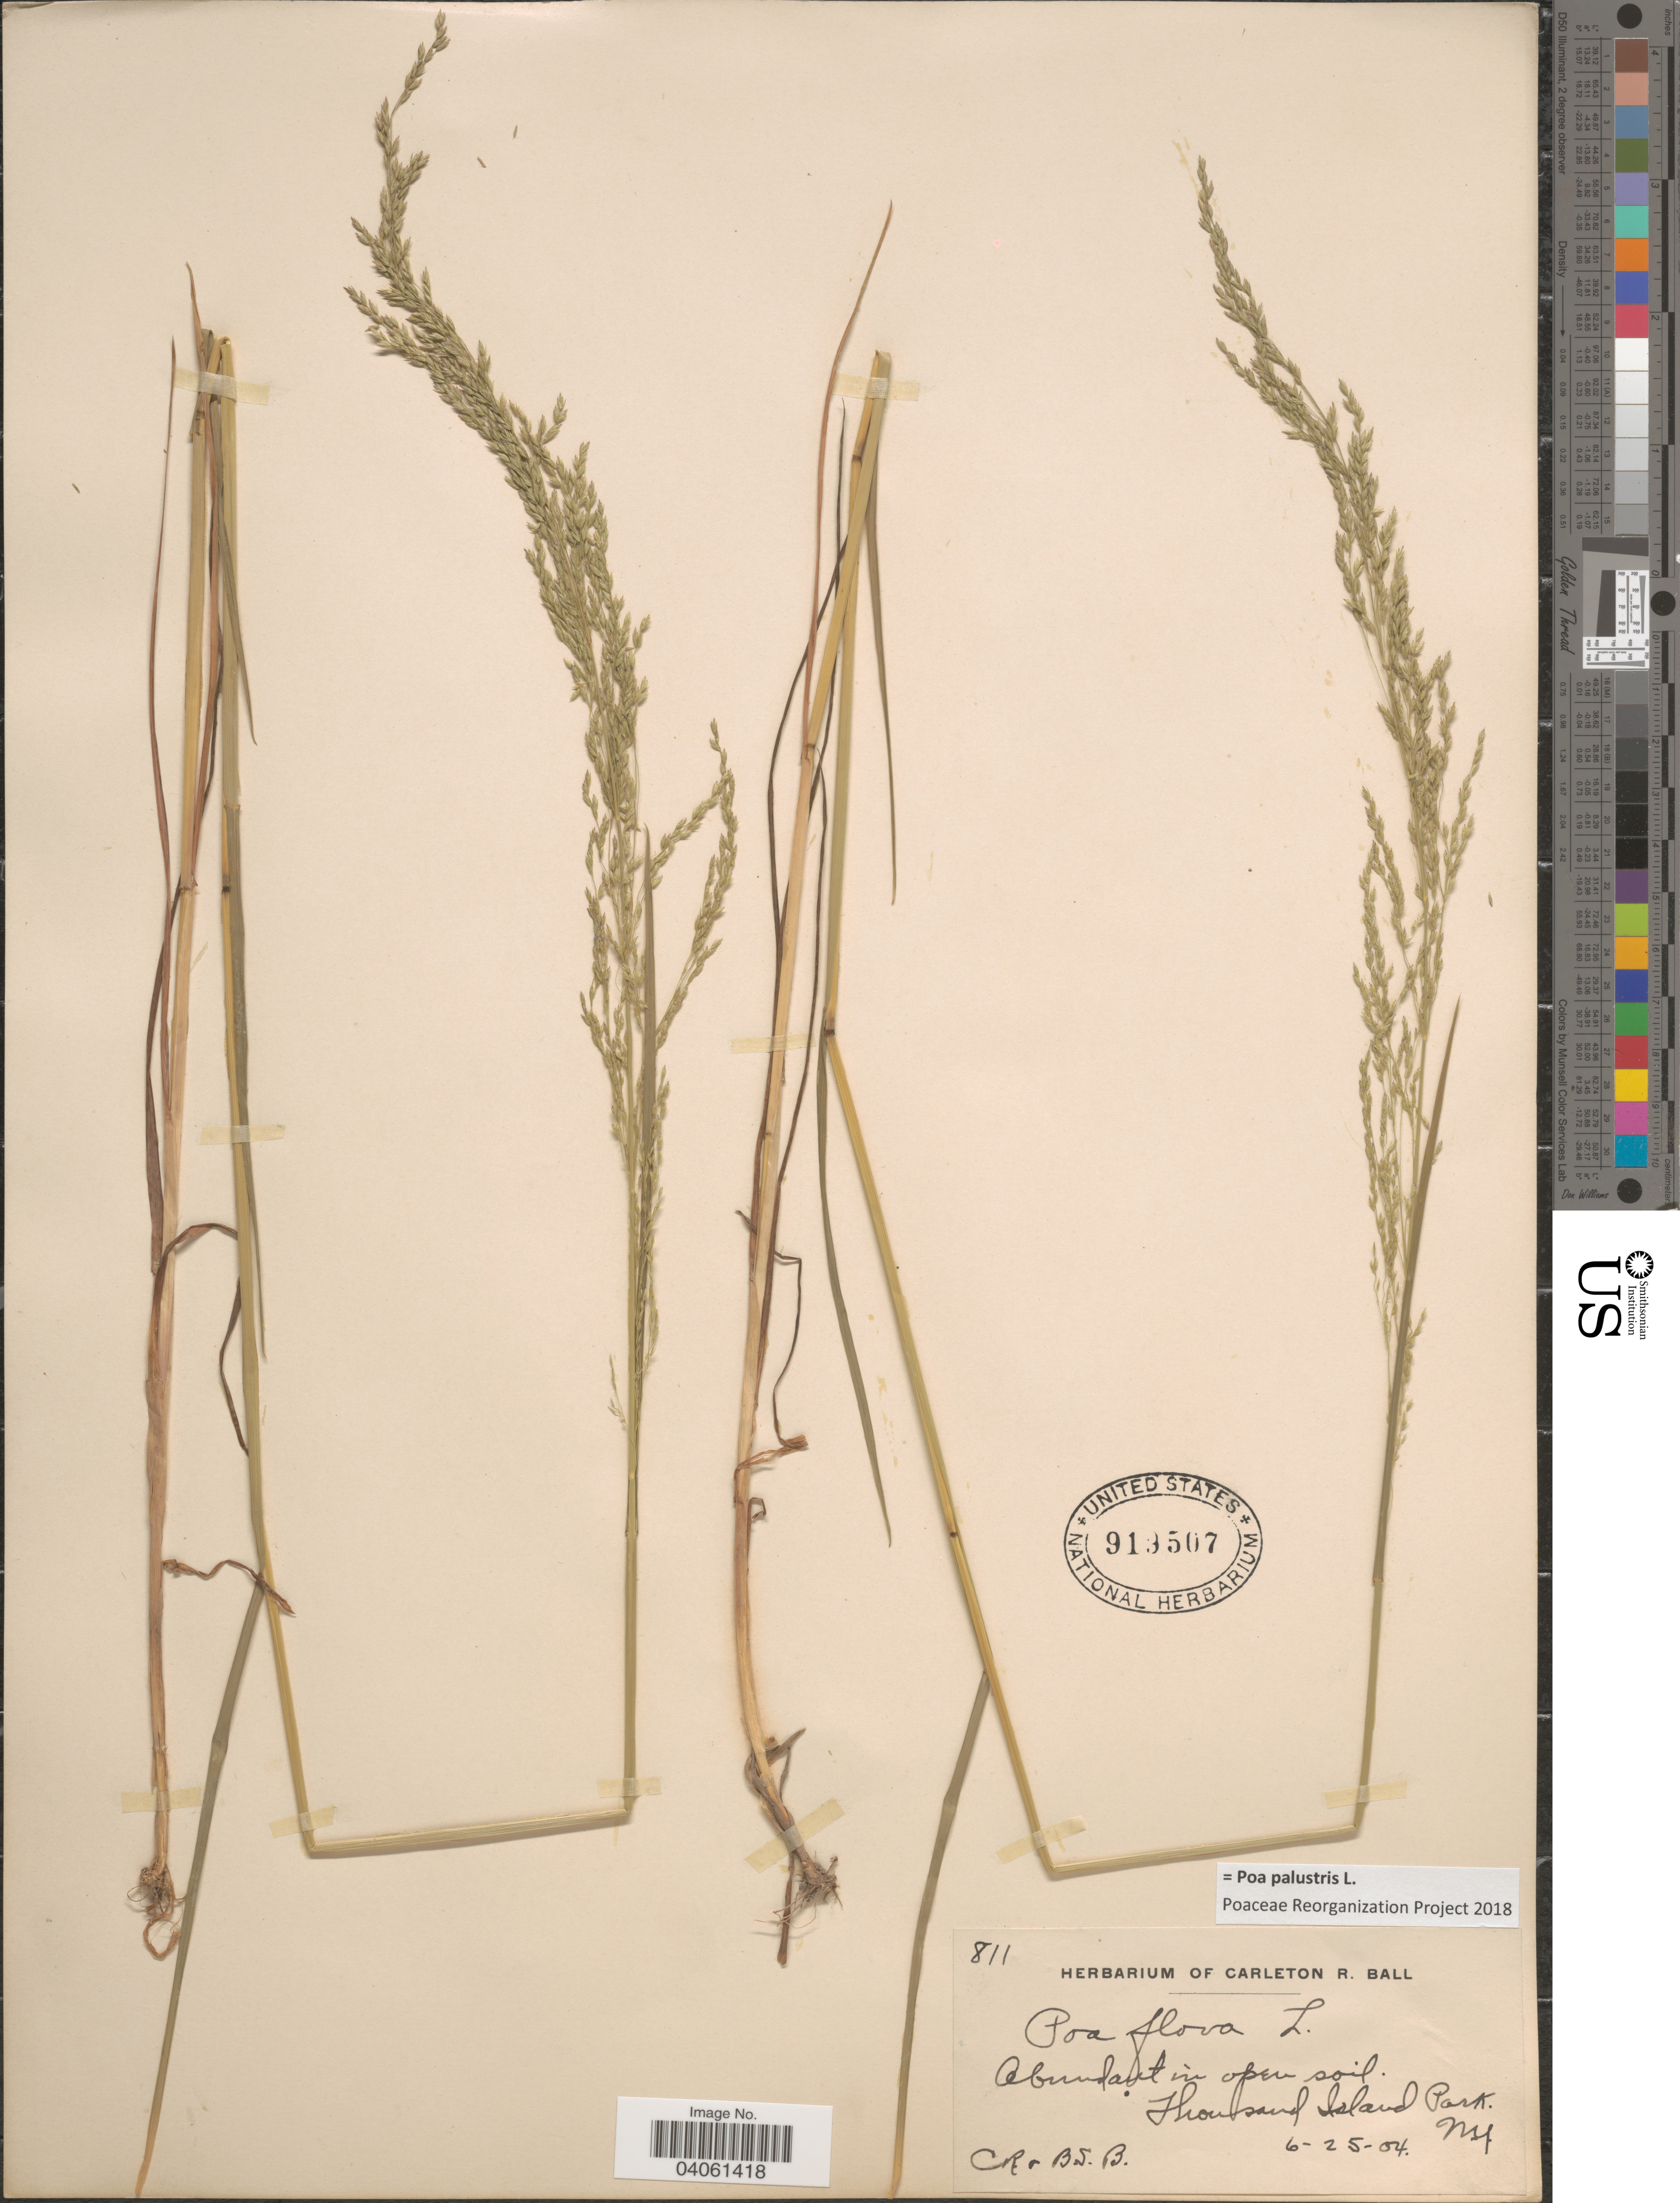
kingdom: Plantae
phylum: Tracheophyta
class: Liliopsida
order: Poales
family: Poaceae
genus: Poa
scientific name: Poa palustris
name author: L.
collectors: C. R. Ball & B. S. Ball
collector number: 811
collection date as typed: Transcribed d/m/y: 25/6/4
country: United States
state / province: New York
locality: Thousand Island Park.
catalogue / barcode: US 919507